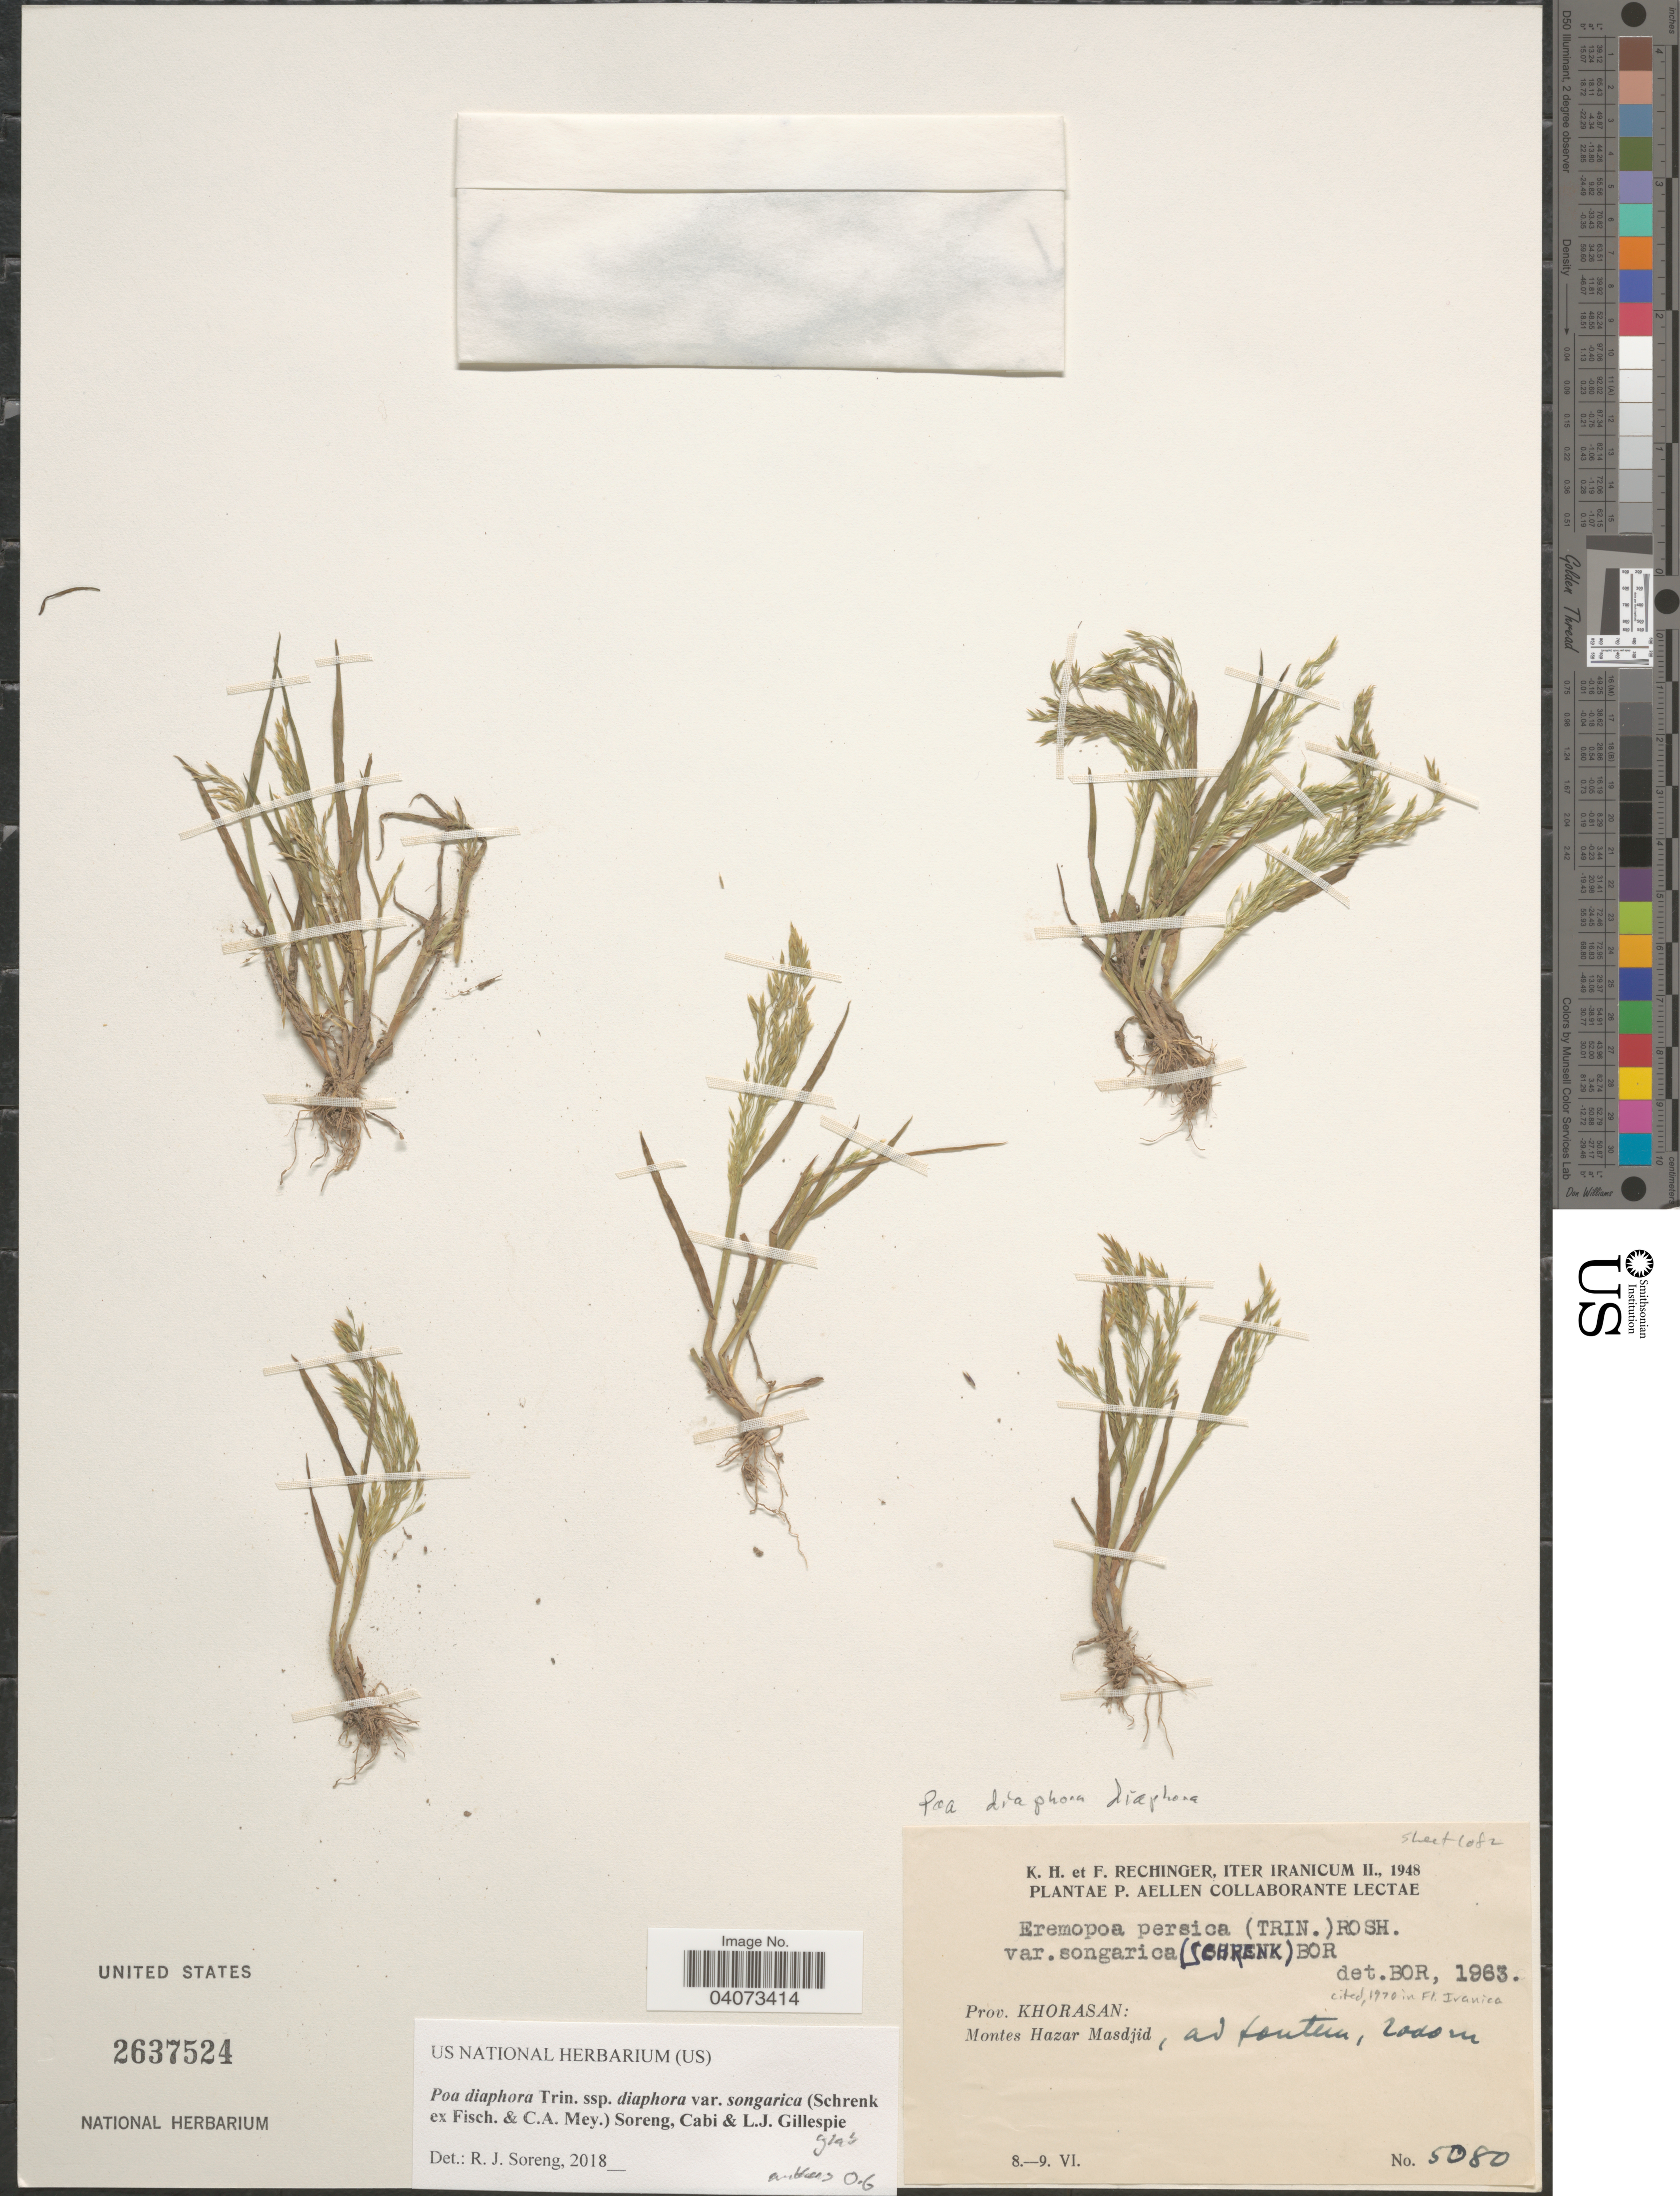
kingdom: Plantae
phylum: Tracheophyta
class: Liliopsida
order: Poales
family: Poaceae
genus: Poa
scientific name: Poa diaphora subsp. diaphora var. songarica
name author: (Schrenk ex Fisch. & C.A. Mey.) Soreng et al.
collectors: K. H. Rechinger & F. Rechinger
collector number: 5080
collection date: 1948-06-08/1948-06-09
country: Iran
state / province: Khorasan [obsolete]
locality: Iter Iranicum II. Prov. Khorasan: Montes Hazar Masjid.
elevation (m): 2000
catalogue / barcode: US 2637524